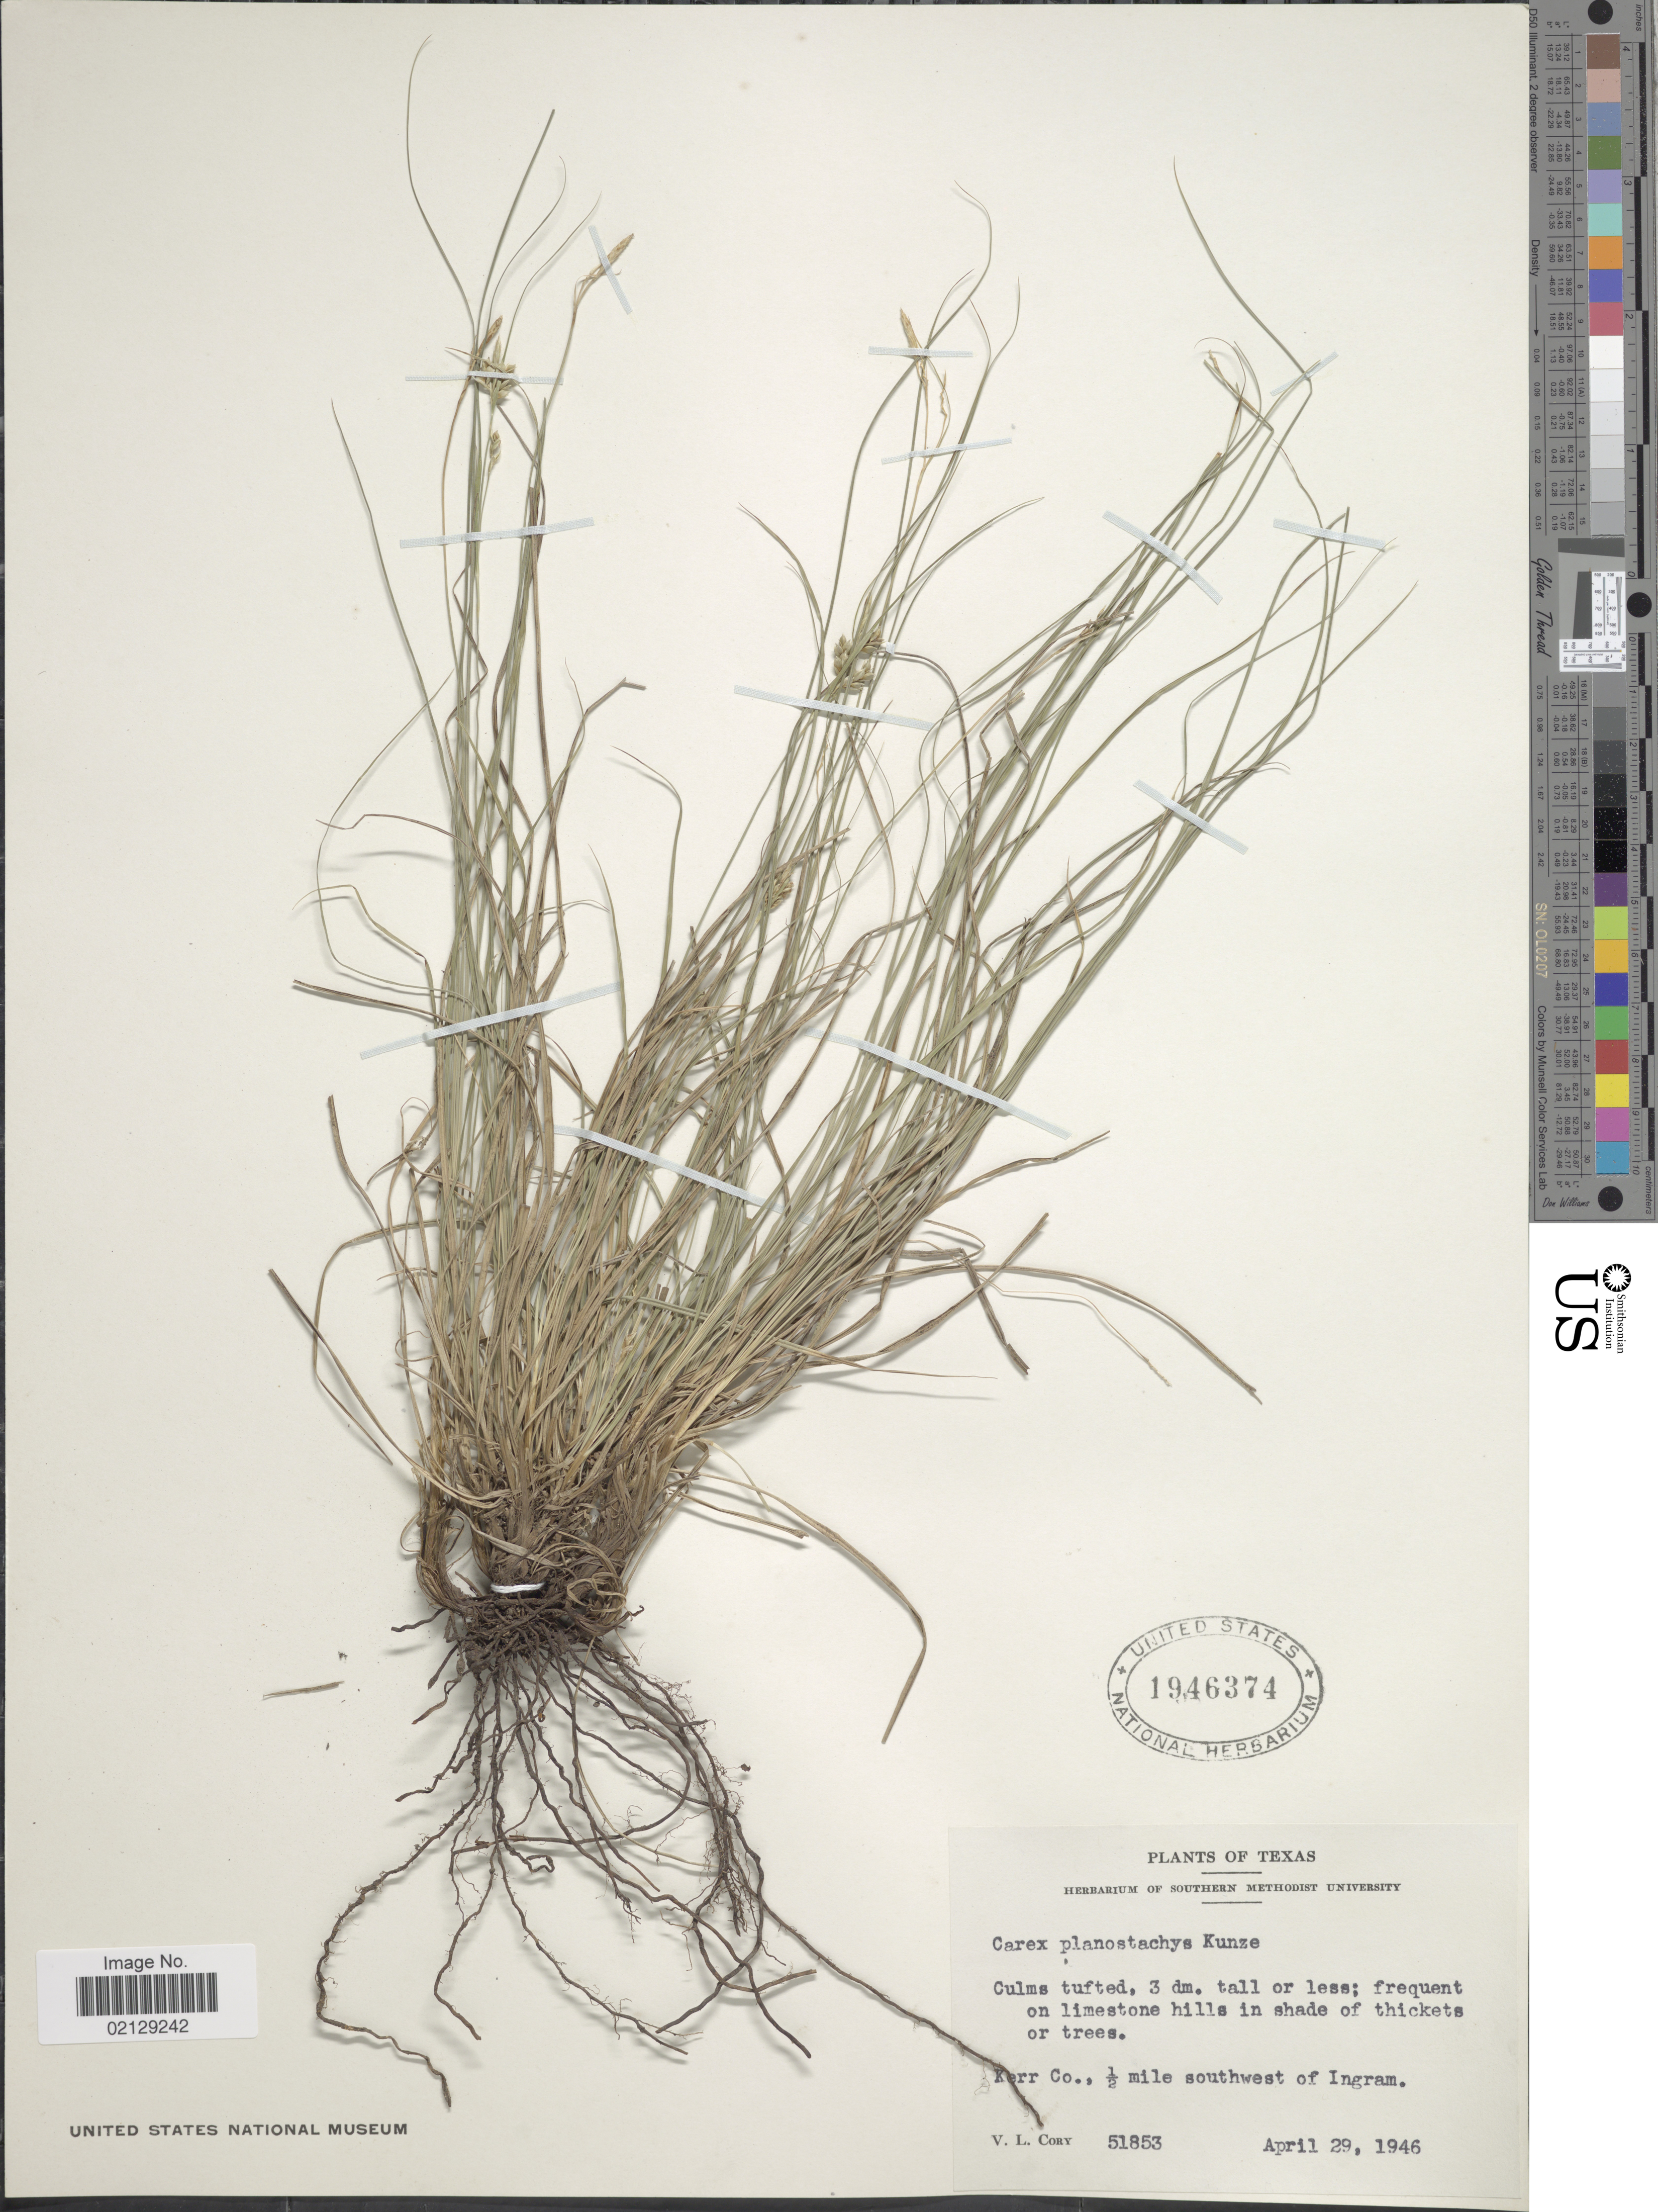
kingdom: Plantae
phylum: Tracheophyta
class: Liliopsida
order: Poales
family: Cyperaceae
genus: Carex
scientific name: Carex planostachys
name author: Kunze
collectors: V. Cory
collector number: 51853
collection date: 1946-04-29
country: United States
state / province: Texas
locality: Kerr Co., ½ mile southwest of Ingram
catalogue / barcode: US 1946374